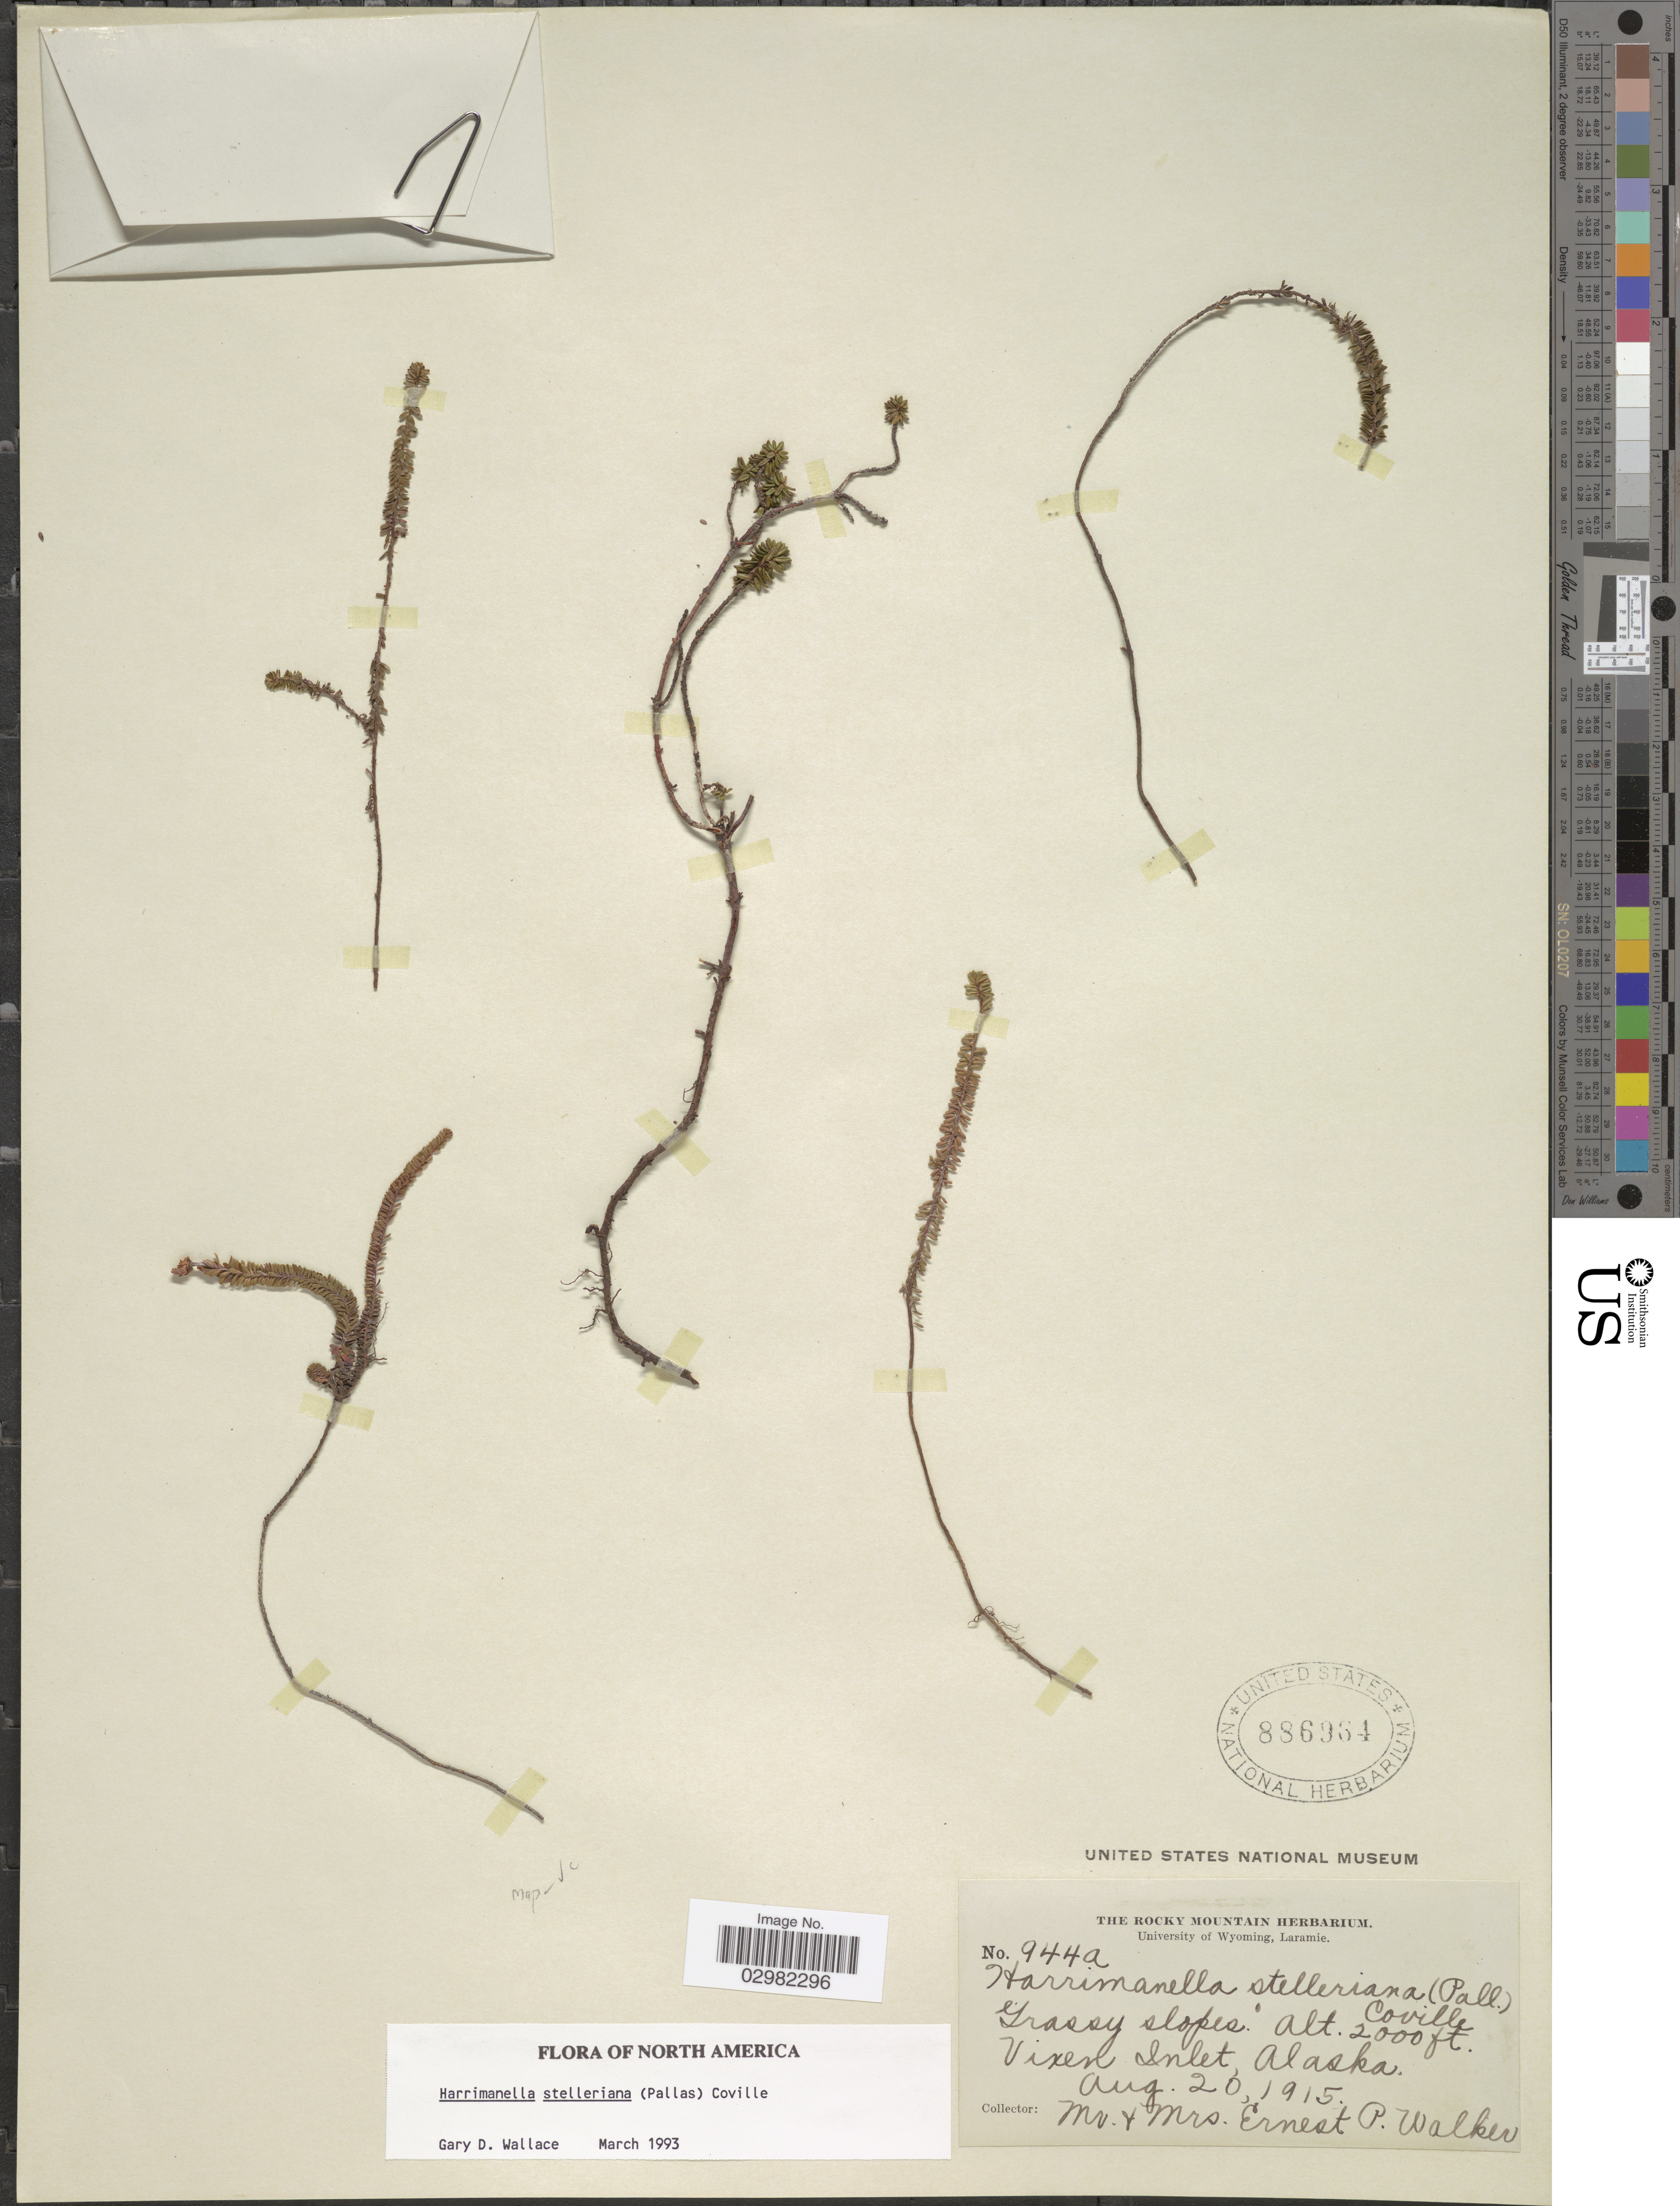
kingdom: Plantae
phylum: Tracheophyta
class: Magnoliopsida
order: Ericales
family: Ericaceae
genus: Harrimanella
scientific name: Harrimanella stelleriana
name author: (Pall.) Coville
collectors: E. P. Walker & E. Walker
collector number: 944a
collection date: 1915-08-20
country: United States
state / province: Alaska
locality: Grassy slopes, Vixen Inlet.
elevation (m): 610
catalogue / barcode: US 886964